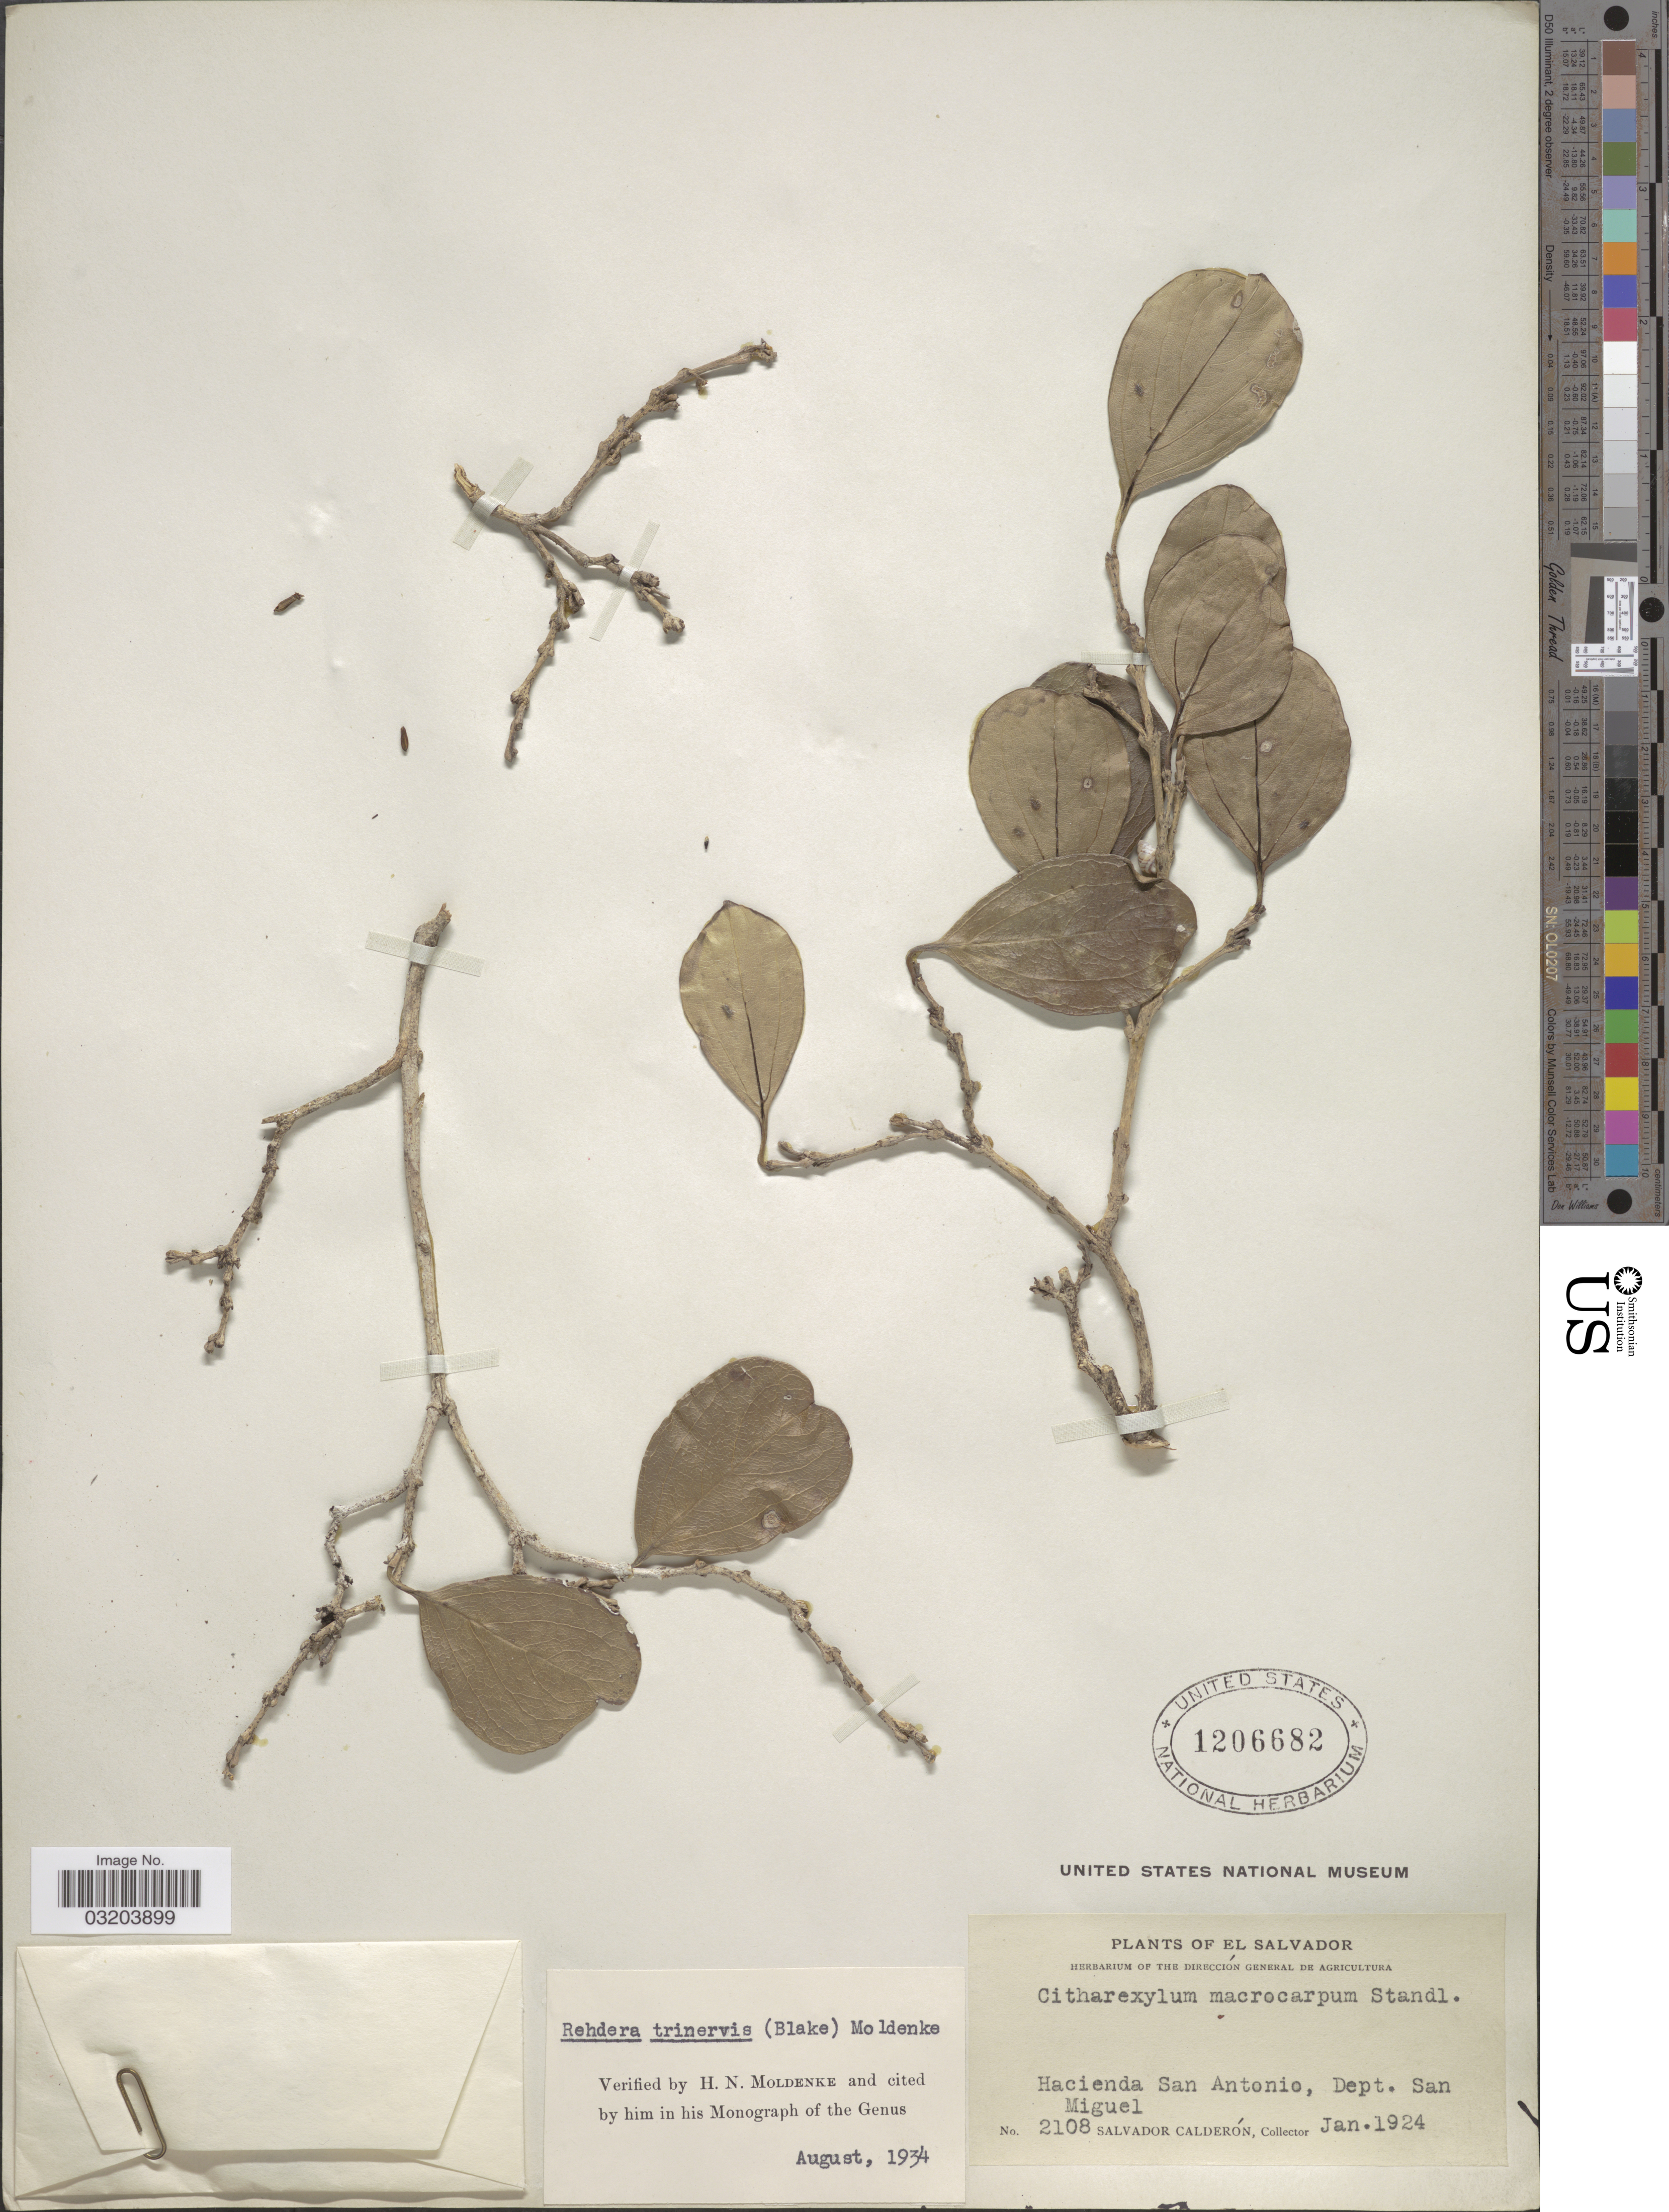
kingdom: Plantae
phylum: Tracheophyta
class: Magnoliopsida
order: Lamiales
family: Verbenaceae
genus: Rehdera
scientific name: Rehdera trinervis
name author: (S.F. Blake) Moldenke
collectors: S. Calderón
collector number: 2108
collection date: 1924-01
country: El Salvador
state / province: San Miguel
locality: Hacienda San Antonio, Dept. San Miguel.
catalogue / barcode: US 1206682